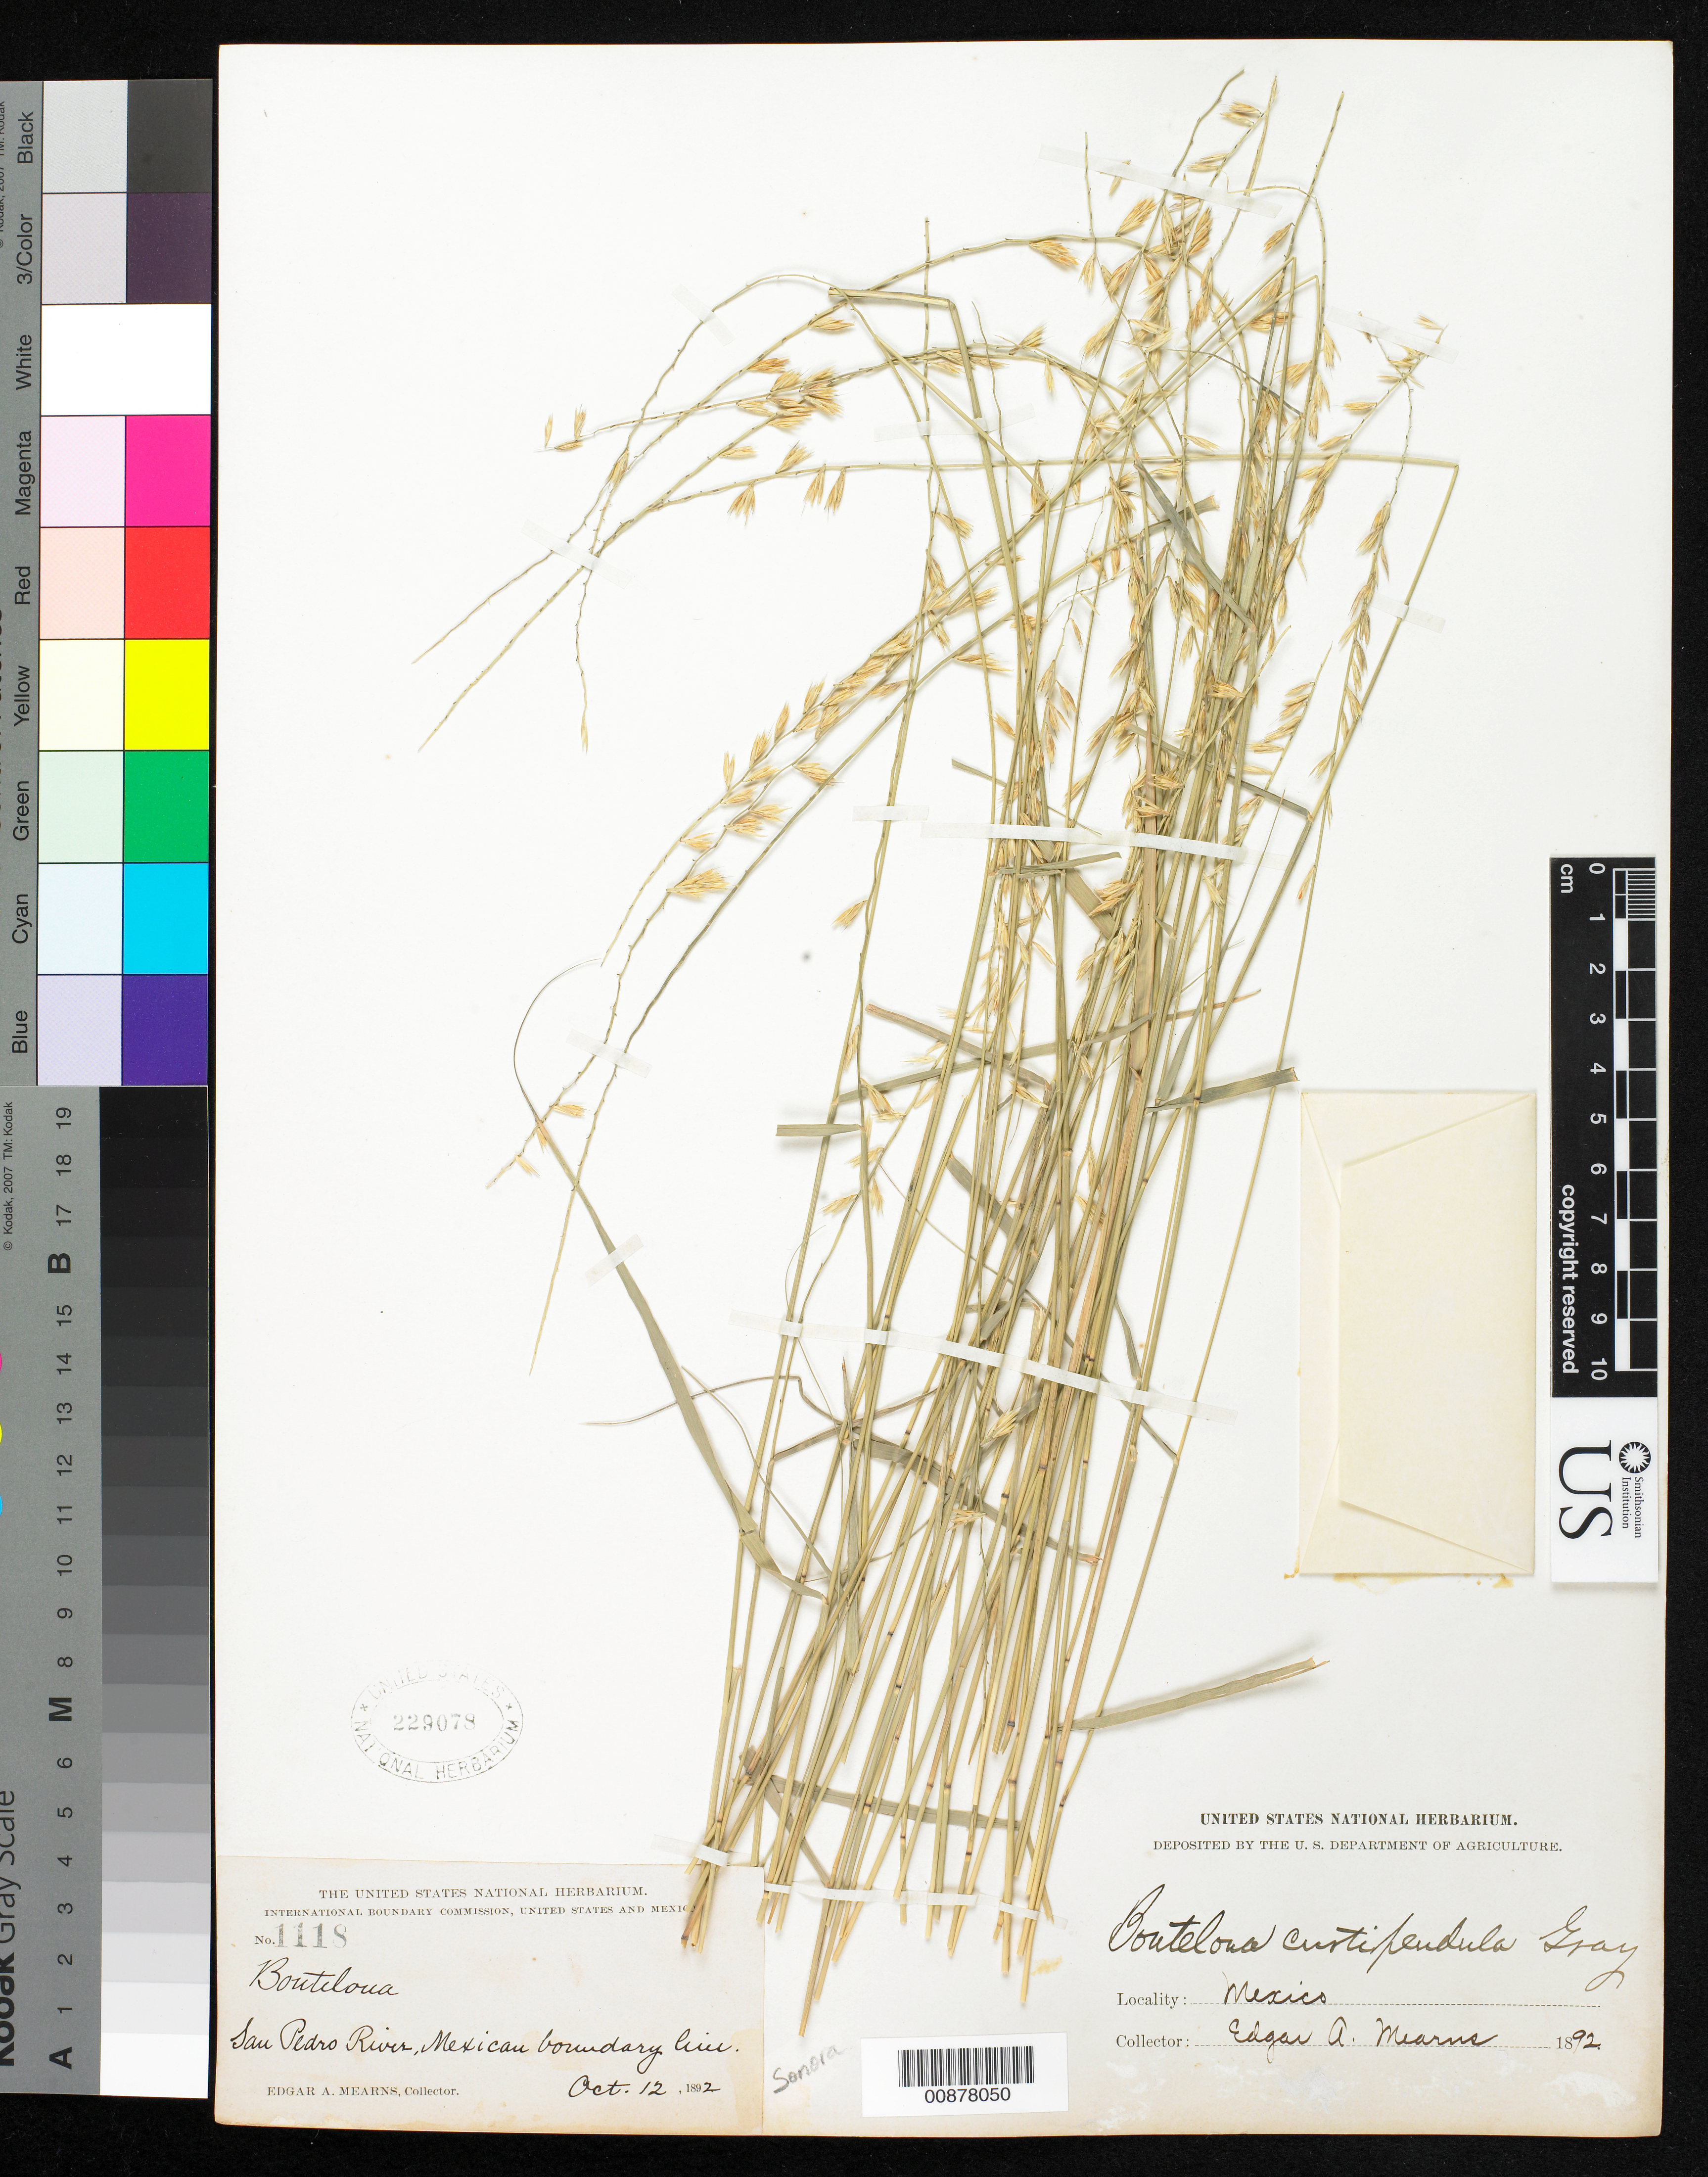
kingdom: Plantae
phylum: Tracheophyta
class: Liliopsida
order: Poales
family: Poaceae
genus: Bouteloua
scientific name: Bouteloua curtipendula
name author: (Michx.) Torr.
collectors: E. A. Mearns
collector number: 1118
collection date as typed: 12 Oct 1892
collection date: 1892-10-12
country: Mexico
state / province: Sonora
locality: San Pedro River, Mexican Boundary Line.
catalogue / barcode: US 229078